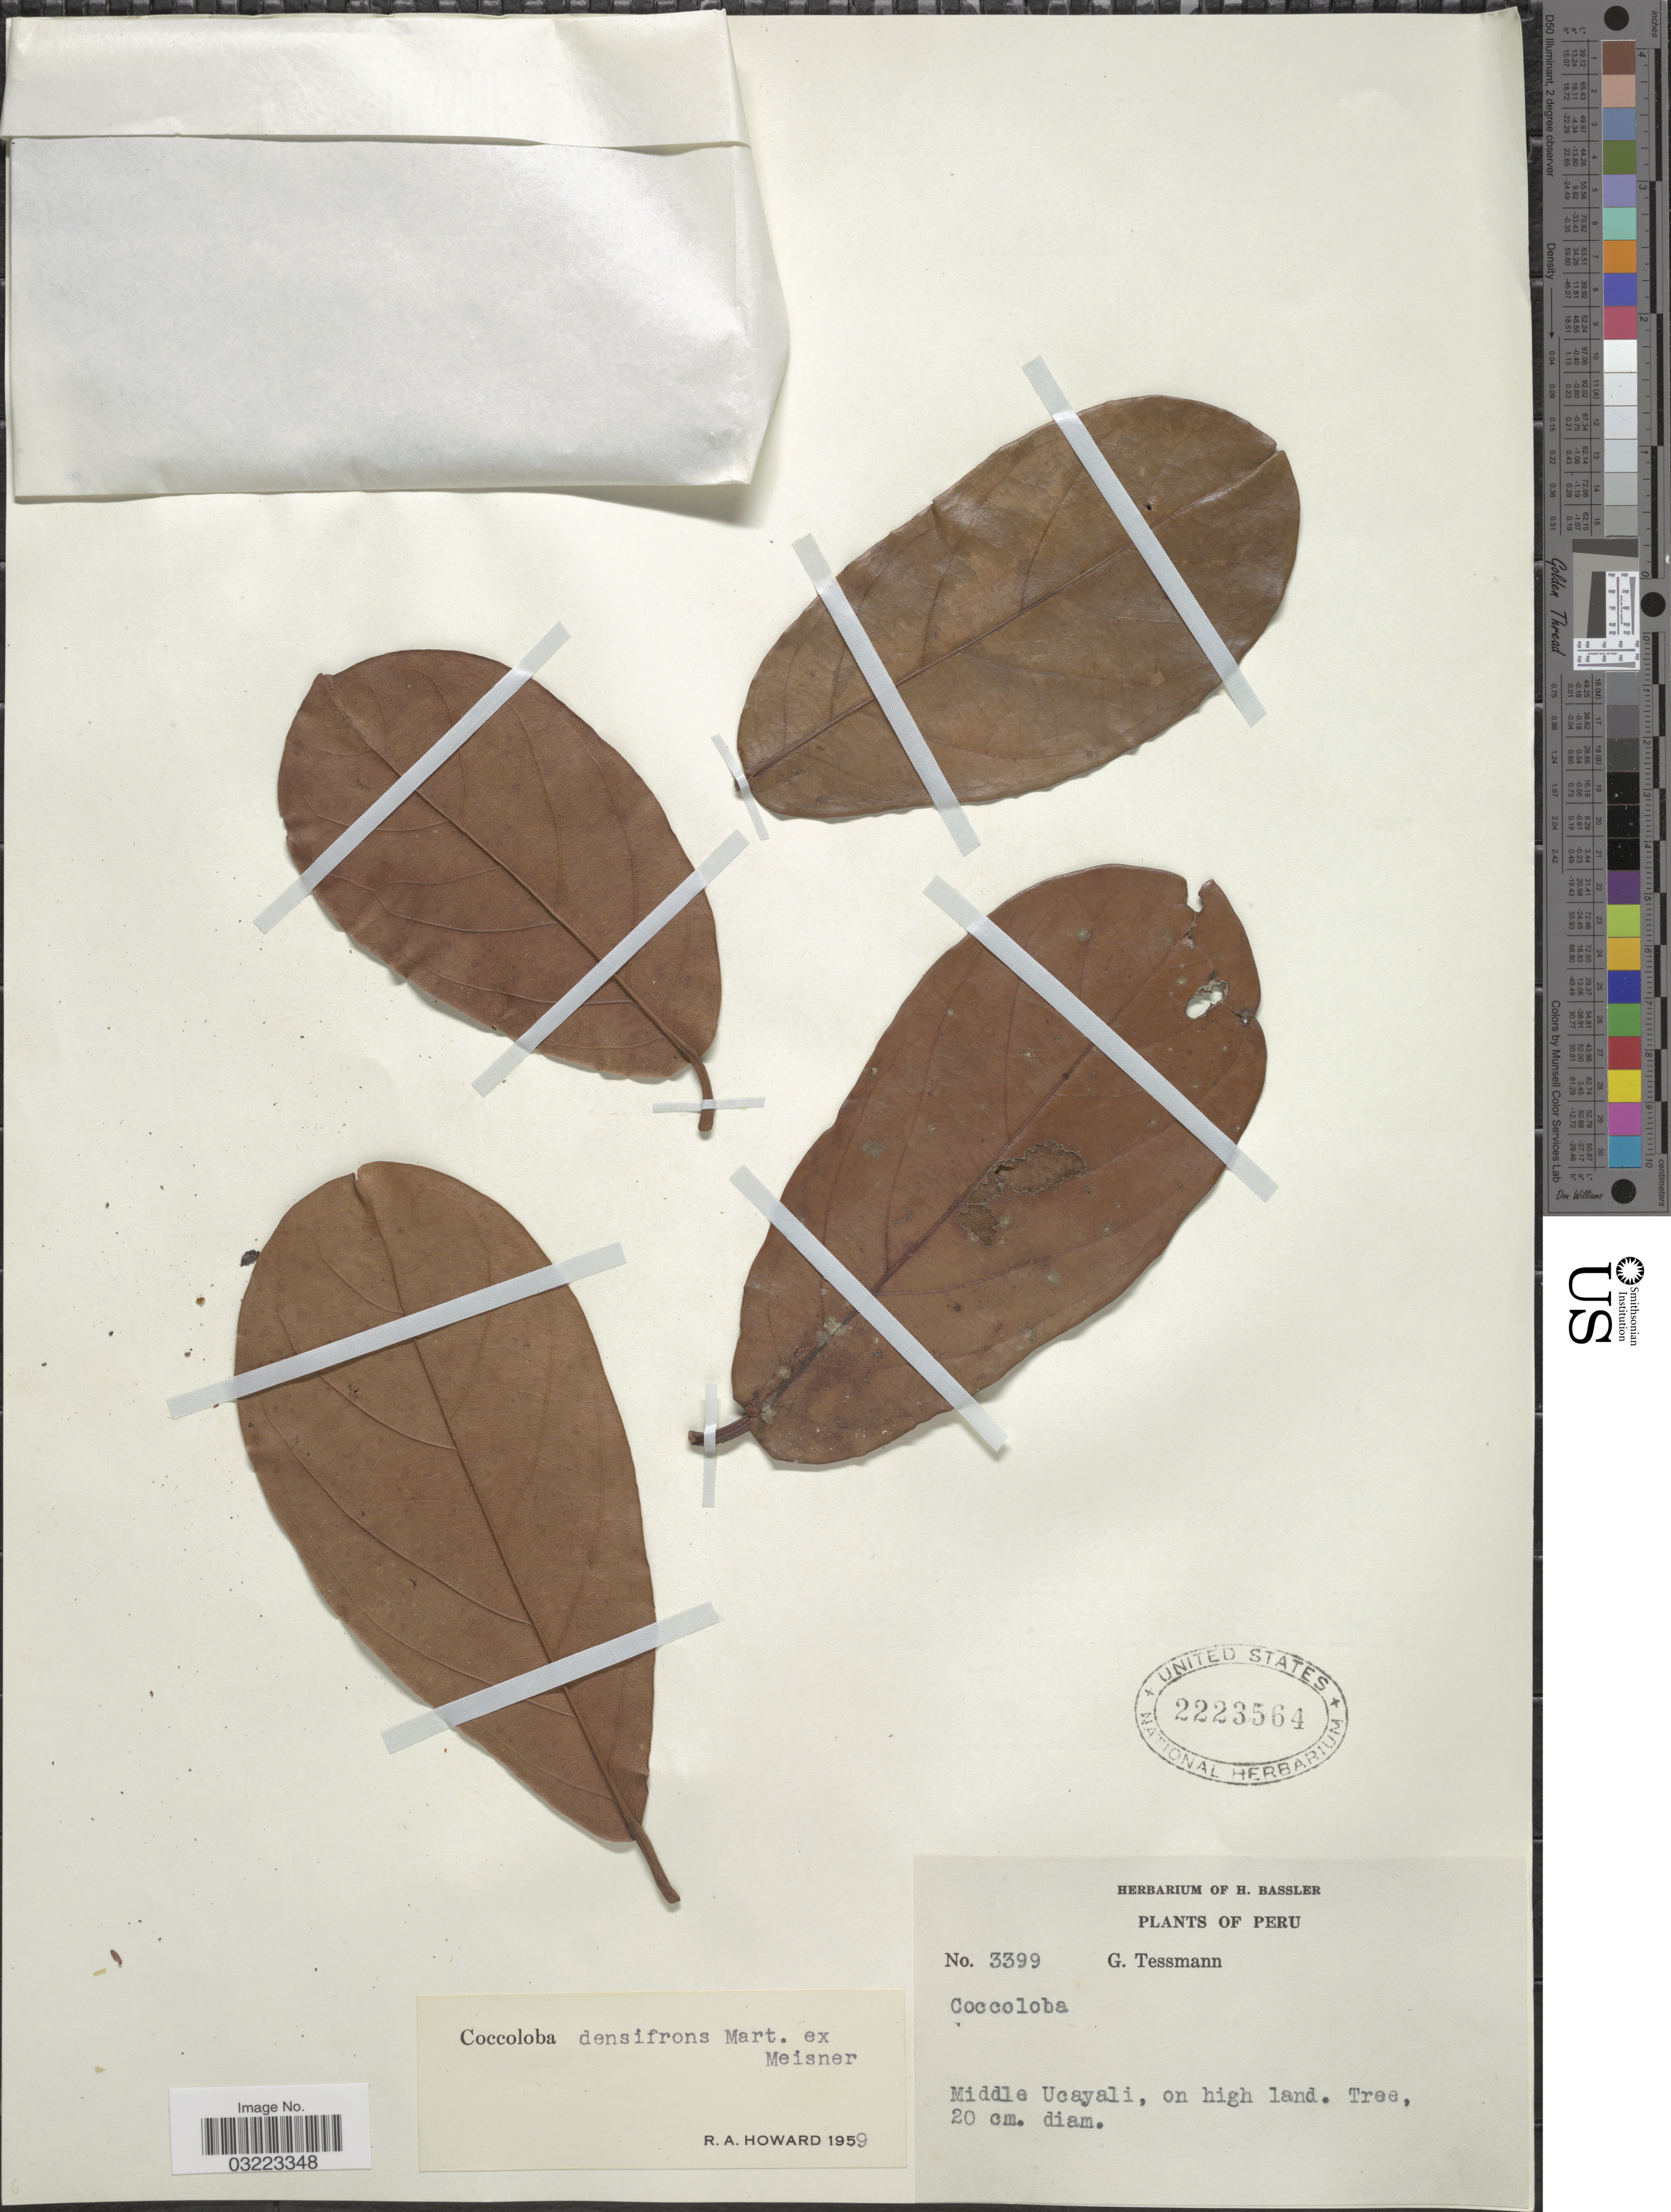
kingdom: Plantae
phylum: Tracheophyta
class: Magnoliopsida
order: Caryophyllales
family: Polygonaceae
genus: Coccoloba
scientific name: Coccoloba densifrons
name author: Mart. ex Meisn.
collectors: G. Tessmann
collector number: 3399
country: Peru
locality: Middle Ucayali.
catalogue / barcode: US 2223564